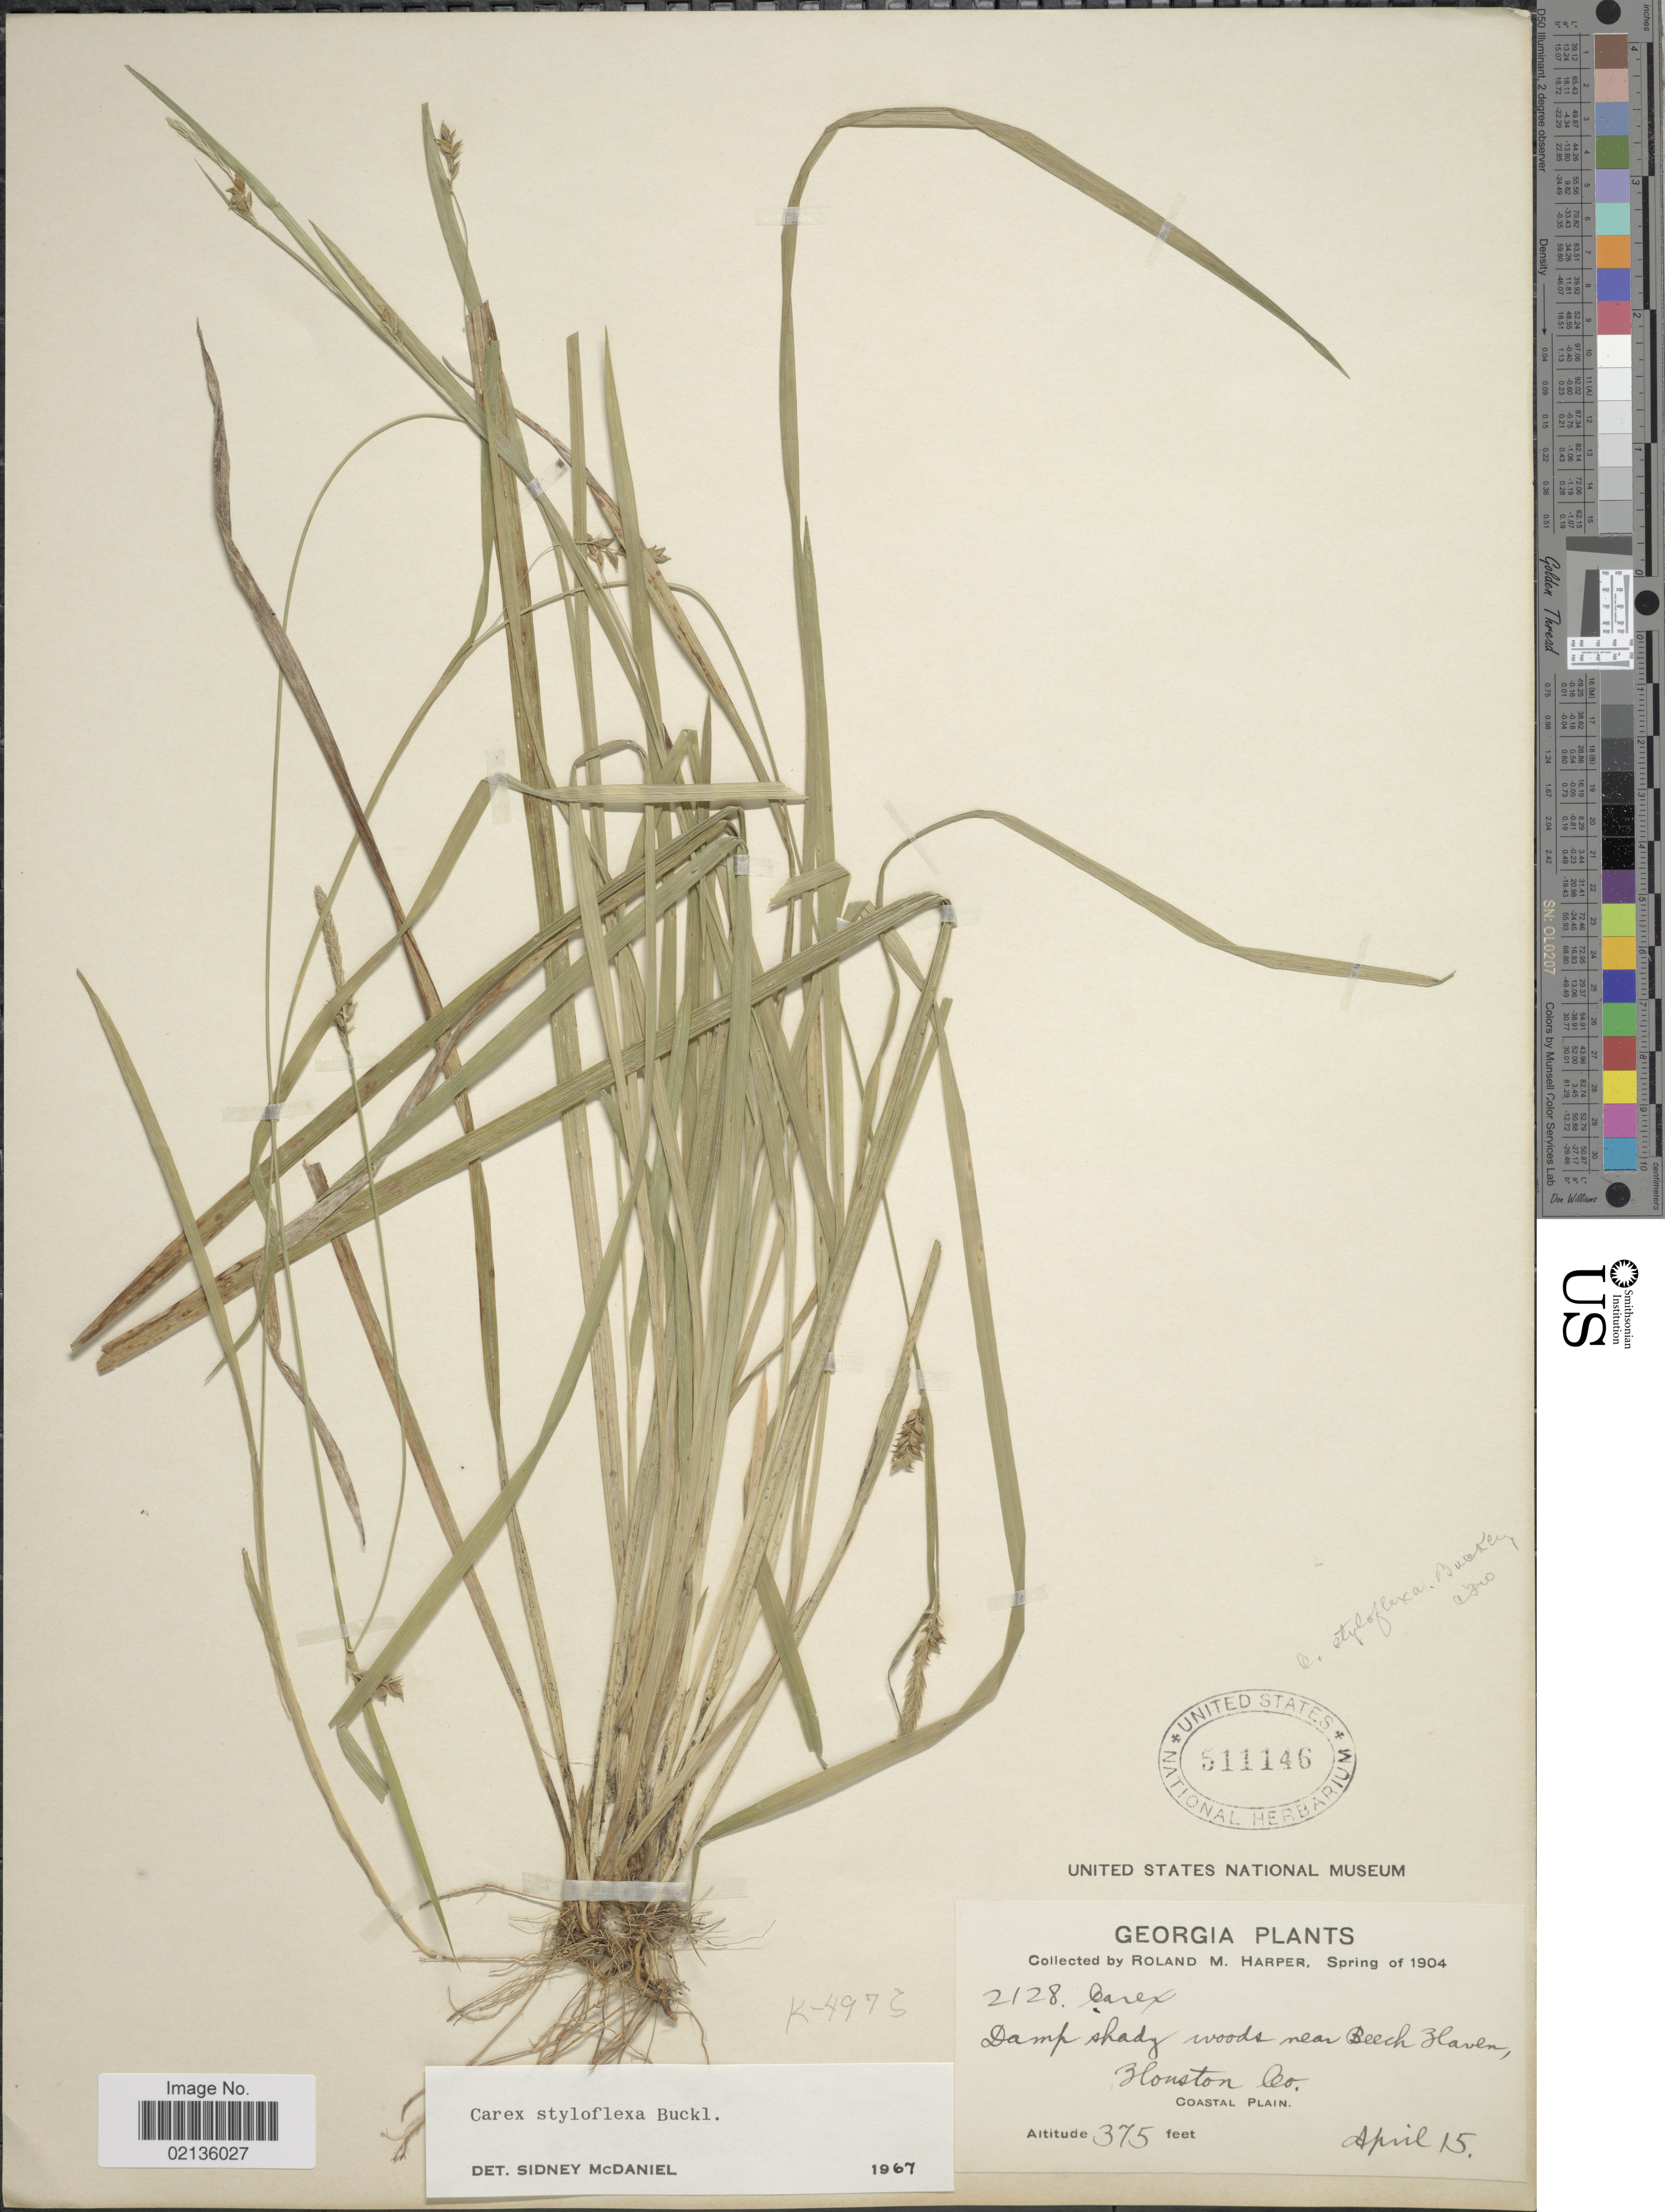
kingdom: Plantae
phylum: Tracheophyta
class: Liliopsida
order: Poales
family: Cyperaceae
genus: Carex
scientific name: Carex styloflexa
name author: Buckley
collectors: R. M. Harper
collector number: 2128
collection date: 1904-04-15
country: United States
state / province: Georgia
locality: Damp shady woods near Beech Haven, Houston Co., Coastal Plain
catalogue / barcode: US 511146